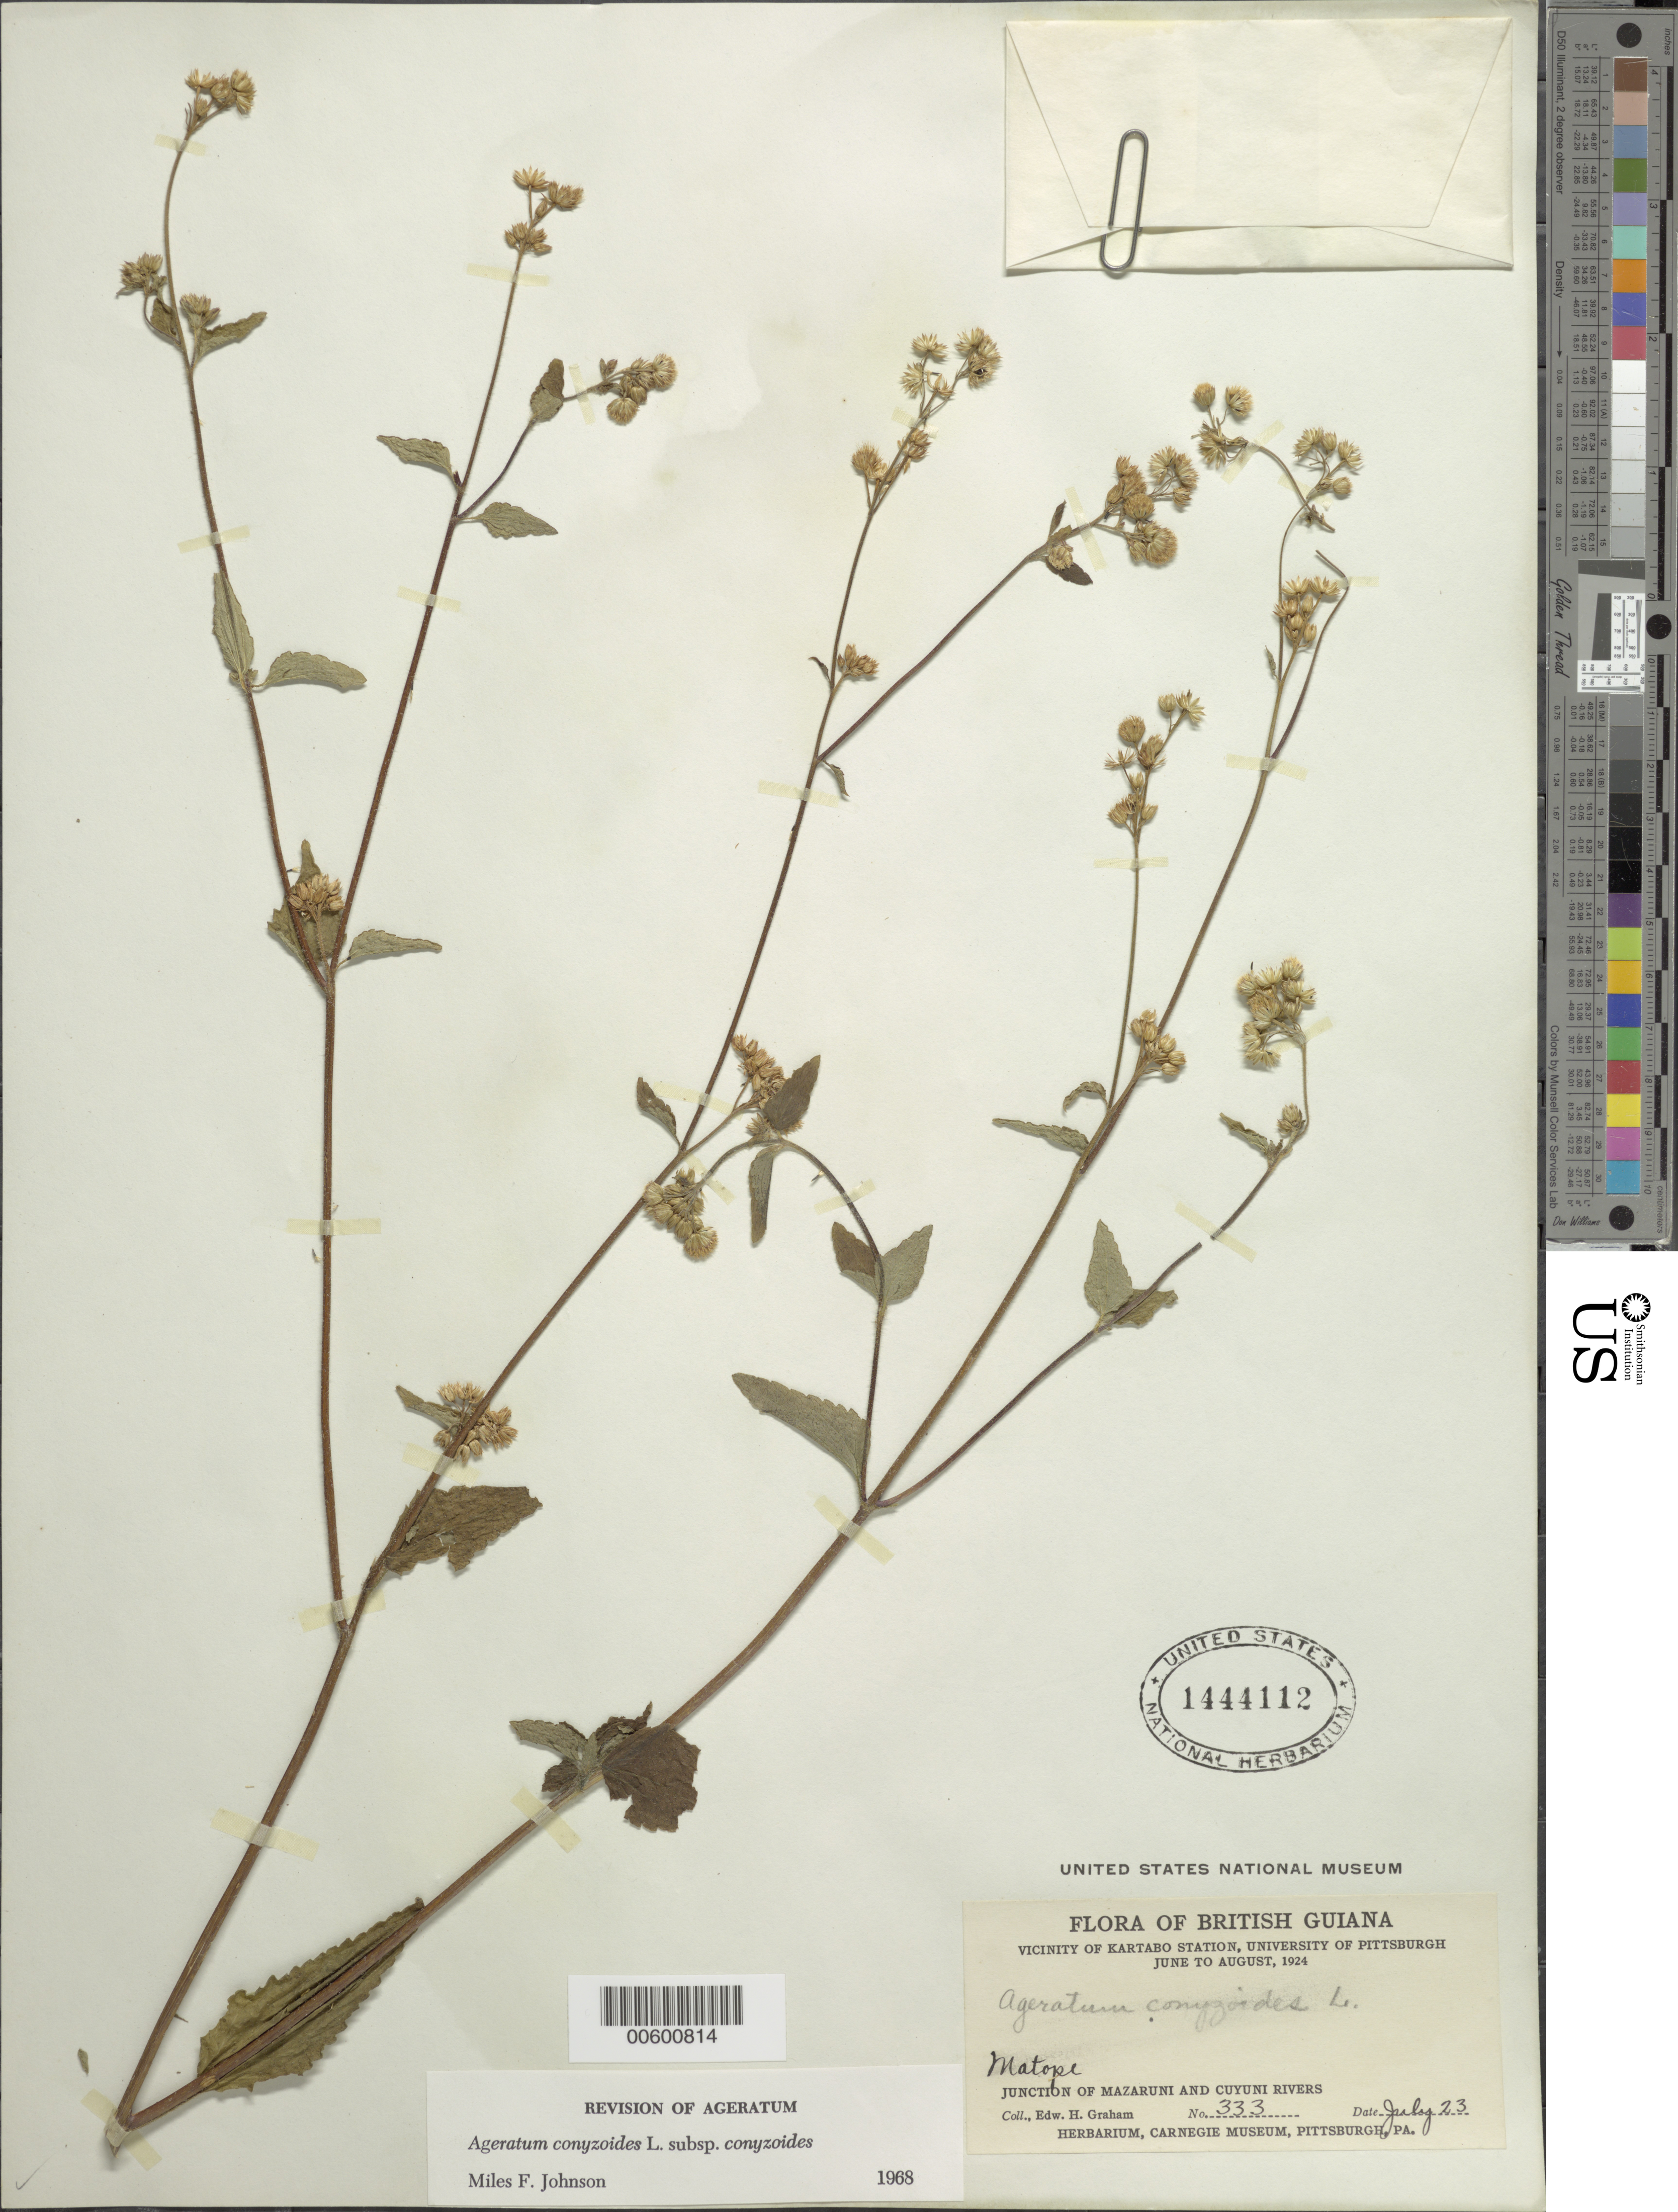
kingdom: Plantae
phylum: Tracheophyta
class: Magnoliopsida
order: Asterales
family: Asteraceae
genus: Ageratum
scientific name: Ageratum conyzoides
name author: L.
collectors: E. H. Graham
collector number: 333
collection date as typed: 23-Jul-24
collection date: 1924-07-23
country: Guyana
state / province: Cuyuni-Mazaruni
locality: Matope, junction of Mazaruni & Cuyuni Rivers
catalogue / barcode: US 1444112